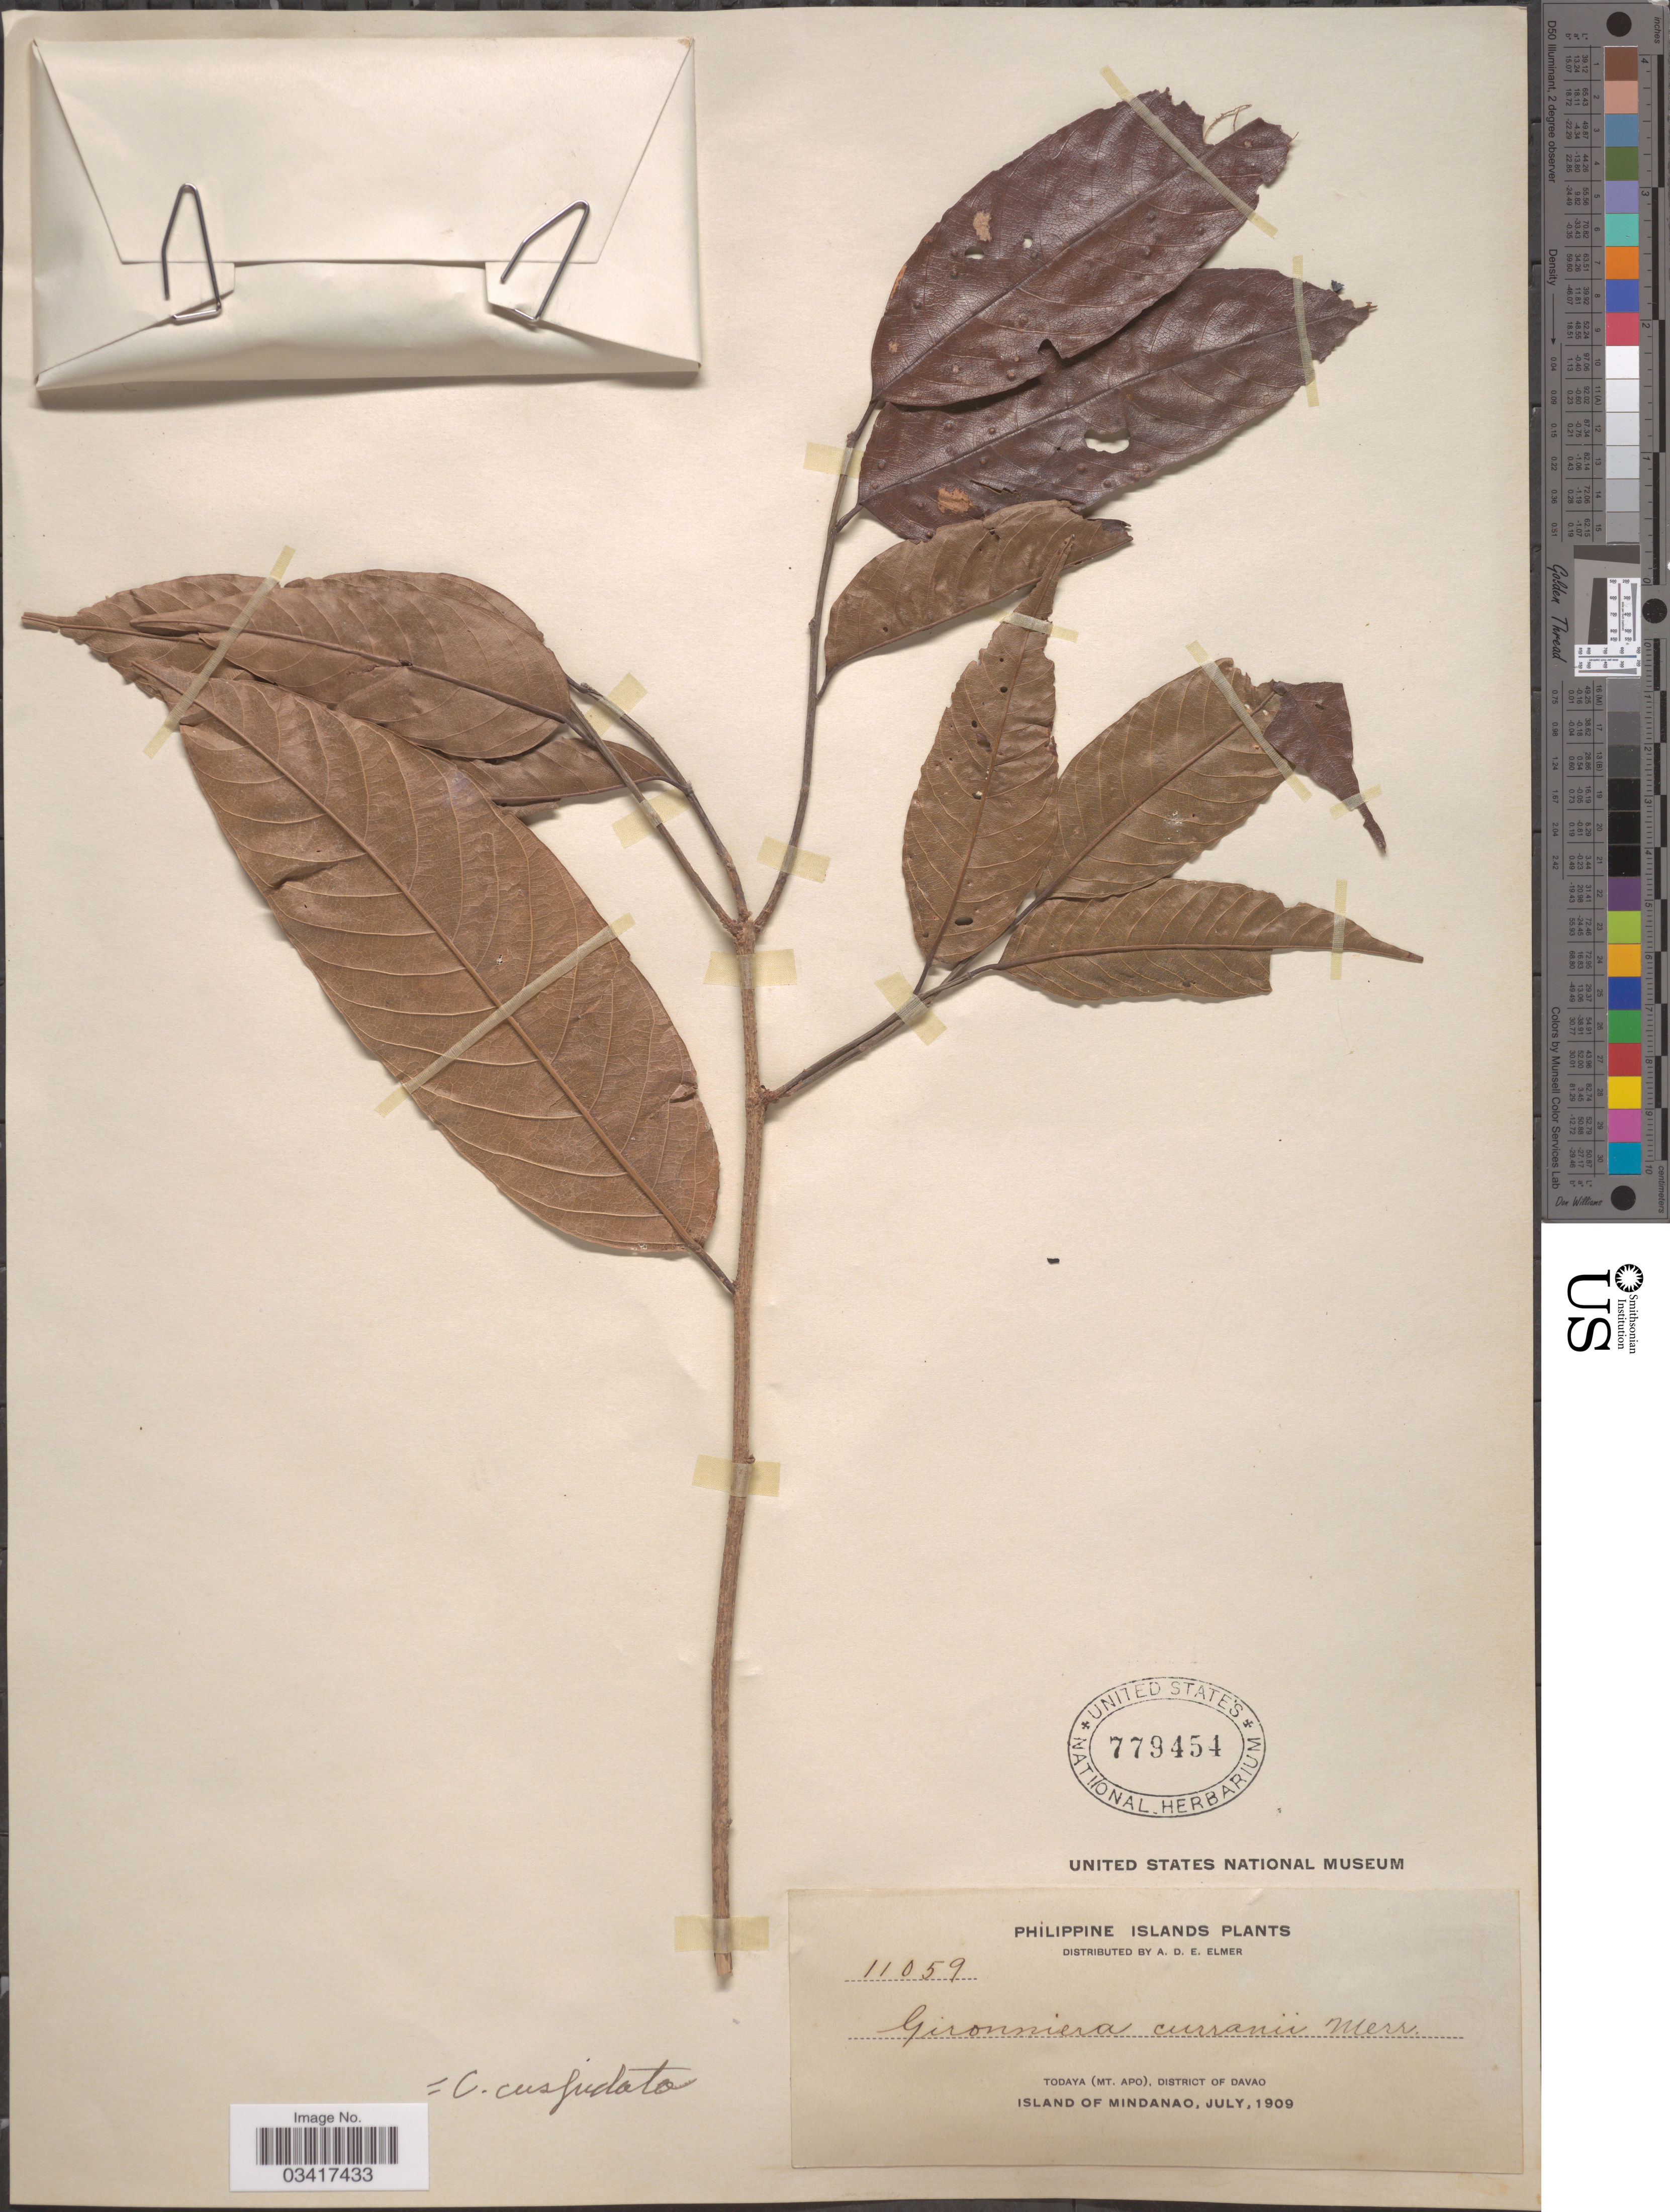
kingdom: Plantae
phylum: Tracheophyta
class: Magnoliopsida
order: Rosales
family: Cannabaceae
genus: Gironniera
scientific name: Gironniera cuspidata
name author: (Blume) Planch. ex Kurz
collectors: A. D. E. Elmer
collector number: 11059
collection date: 1909-07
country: Philippines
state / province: Davao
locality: Todaya (Mt. Apo), District of Davao. Island of Mindanao.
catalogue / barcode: US 779454